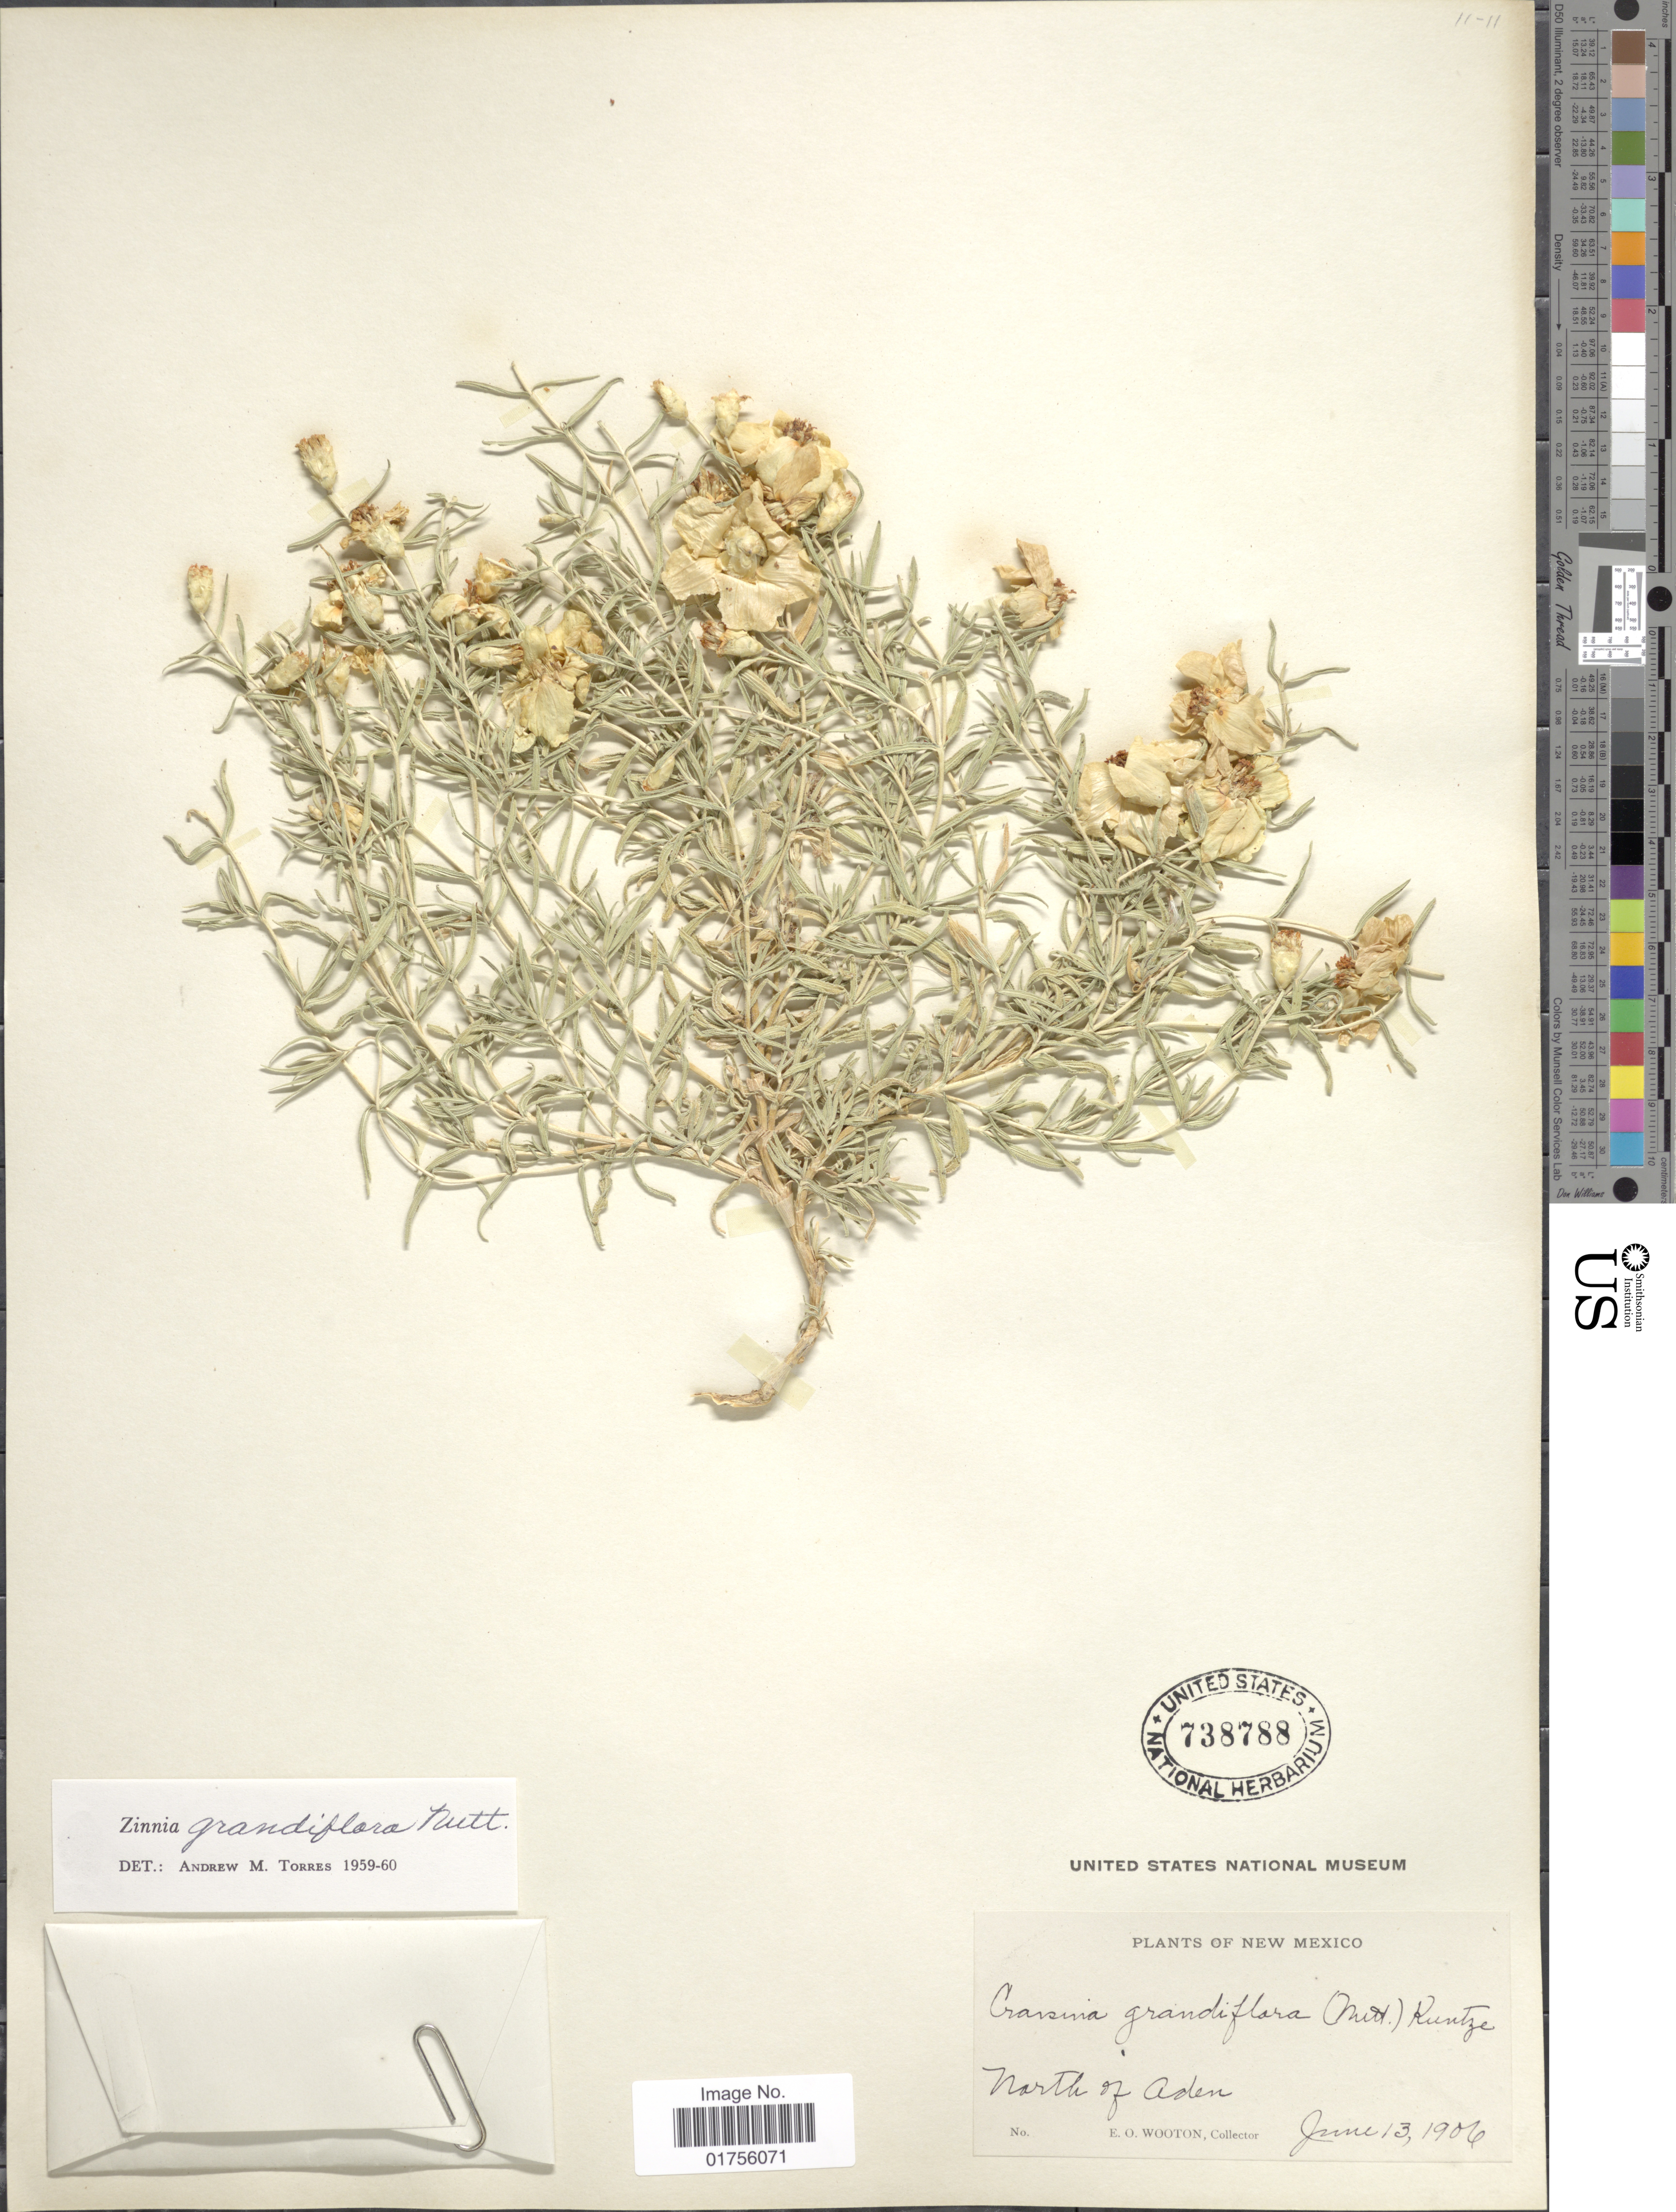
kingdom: Plantae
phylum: Tracheophyta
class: Magnoliopsida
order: Asterales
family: Asteraceae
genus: Zinnia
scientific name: Zinnia grandiflora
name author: Nutt.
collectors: E. O. Wooton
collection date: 1906-06-13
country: United States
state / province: New Mexico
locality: North of Aden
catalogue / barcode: US 738788